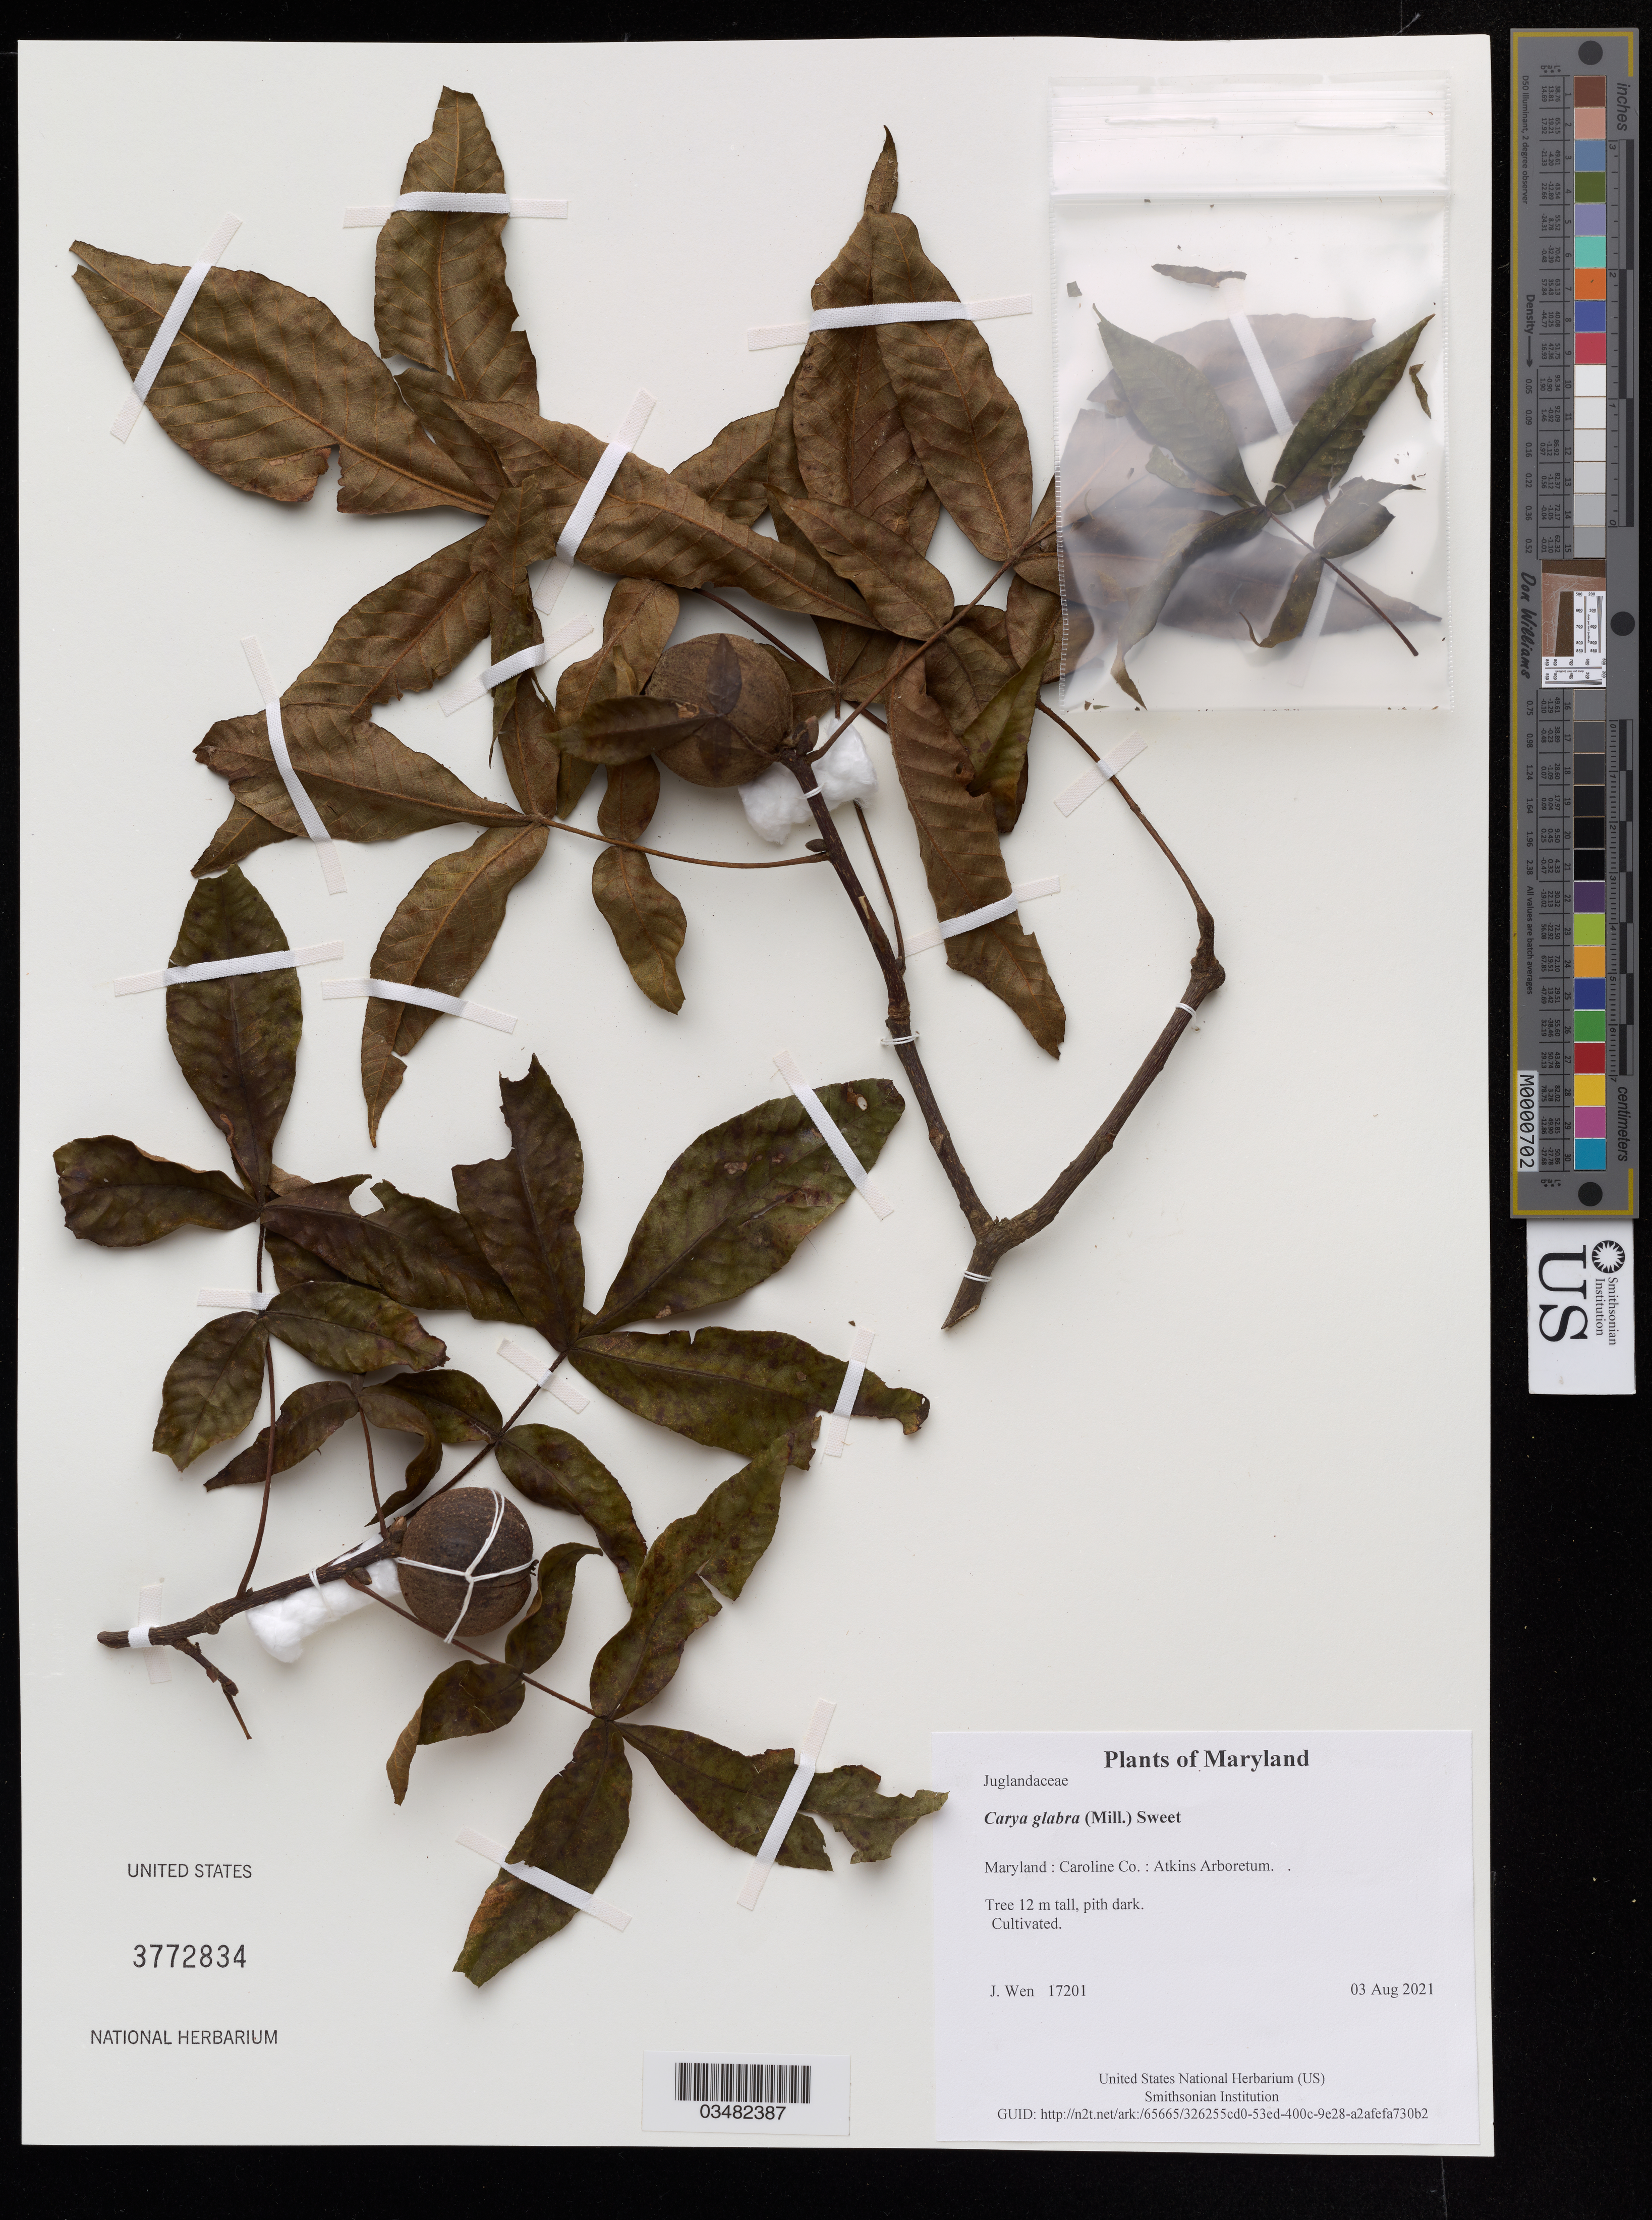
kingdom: Plantae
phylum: Tracheophyta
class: Magnoliopsida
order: Fagales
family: Juglandaceae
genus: Carya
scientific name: Carya glabra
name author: (Mill.) Sweet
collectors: J. Wen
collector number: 17201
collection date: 2021-08-03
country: United States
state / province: Maryland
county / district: Caroline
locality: Atkins Arboretum.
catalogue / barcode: US 3772834